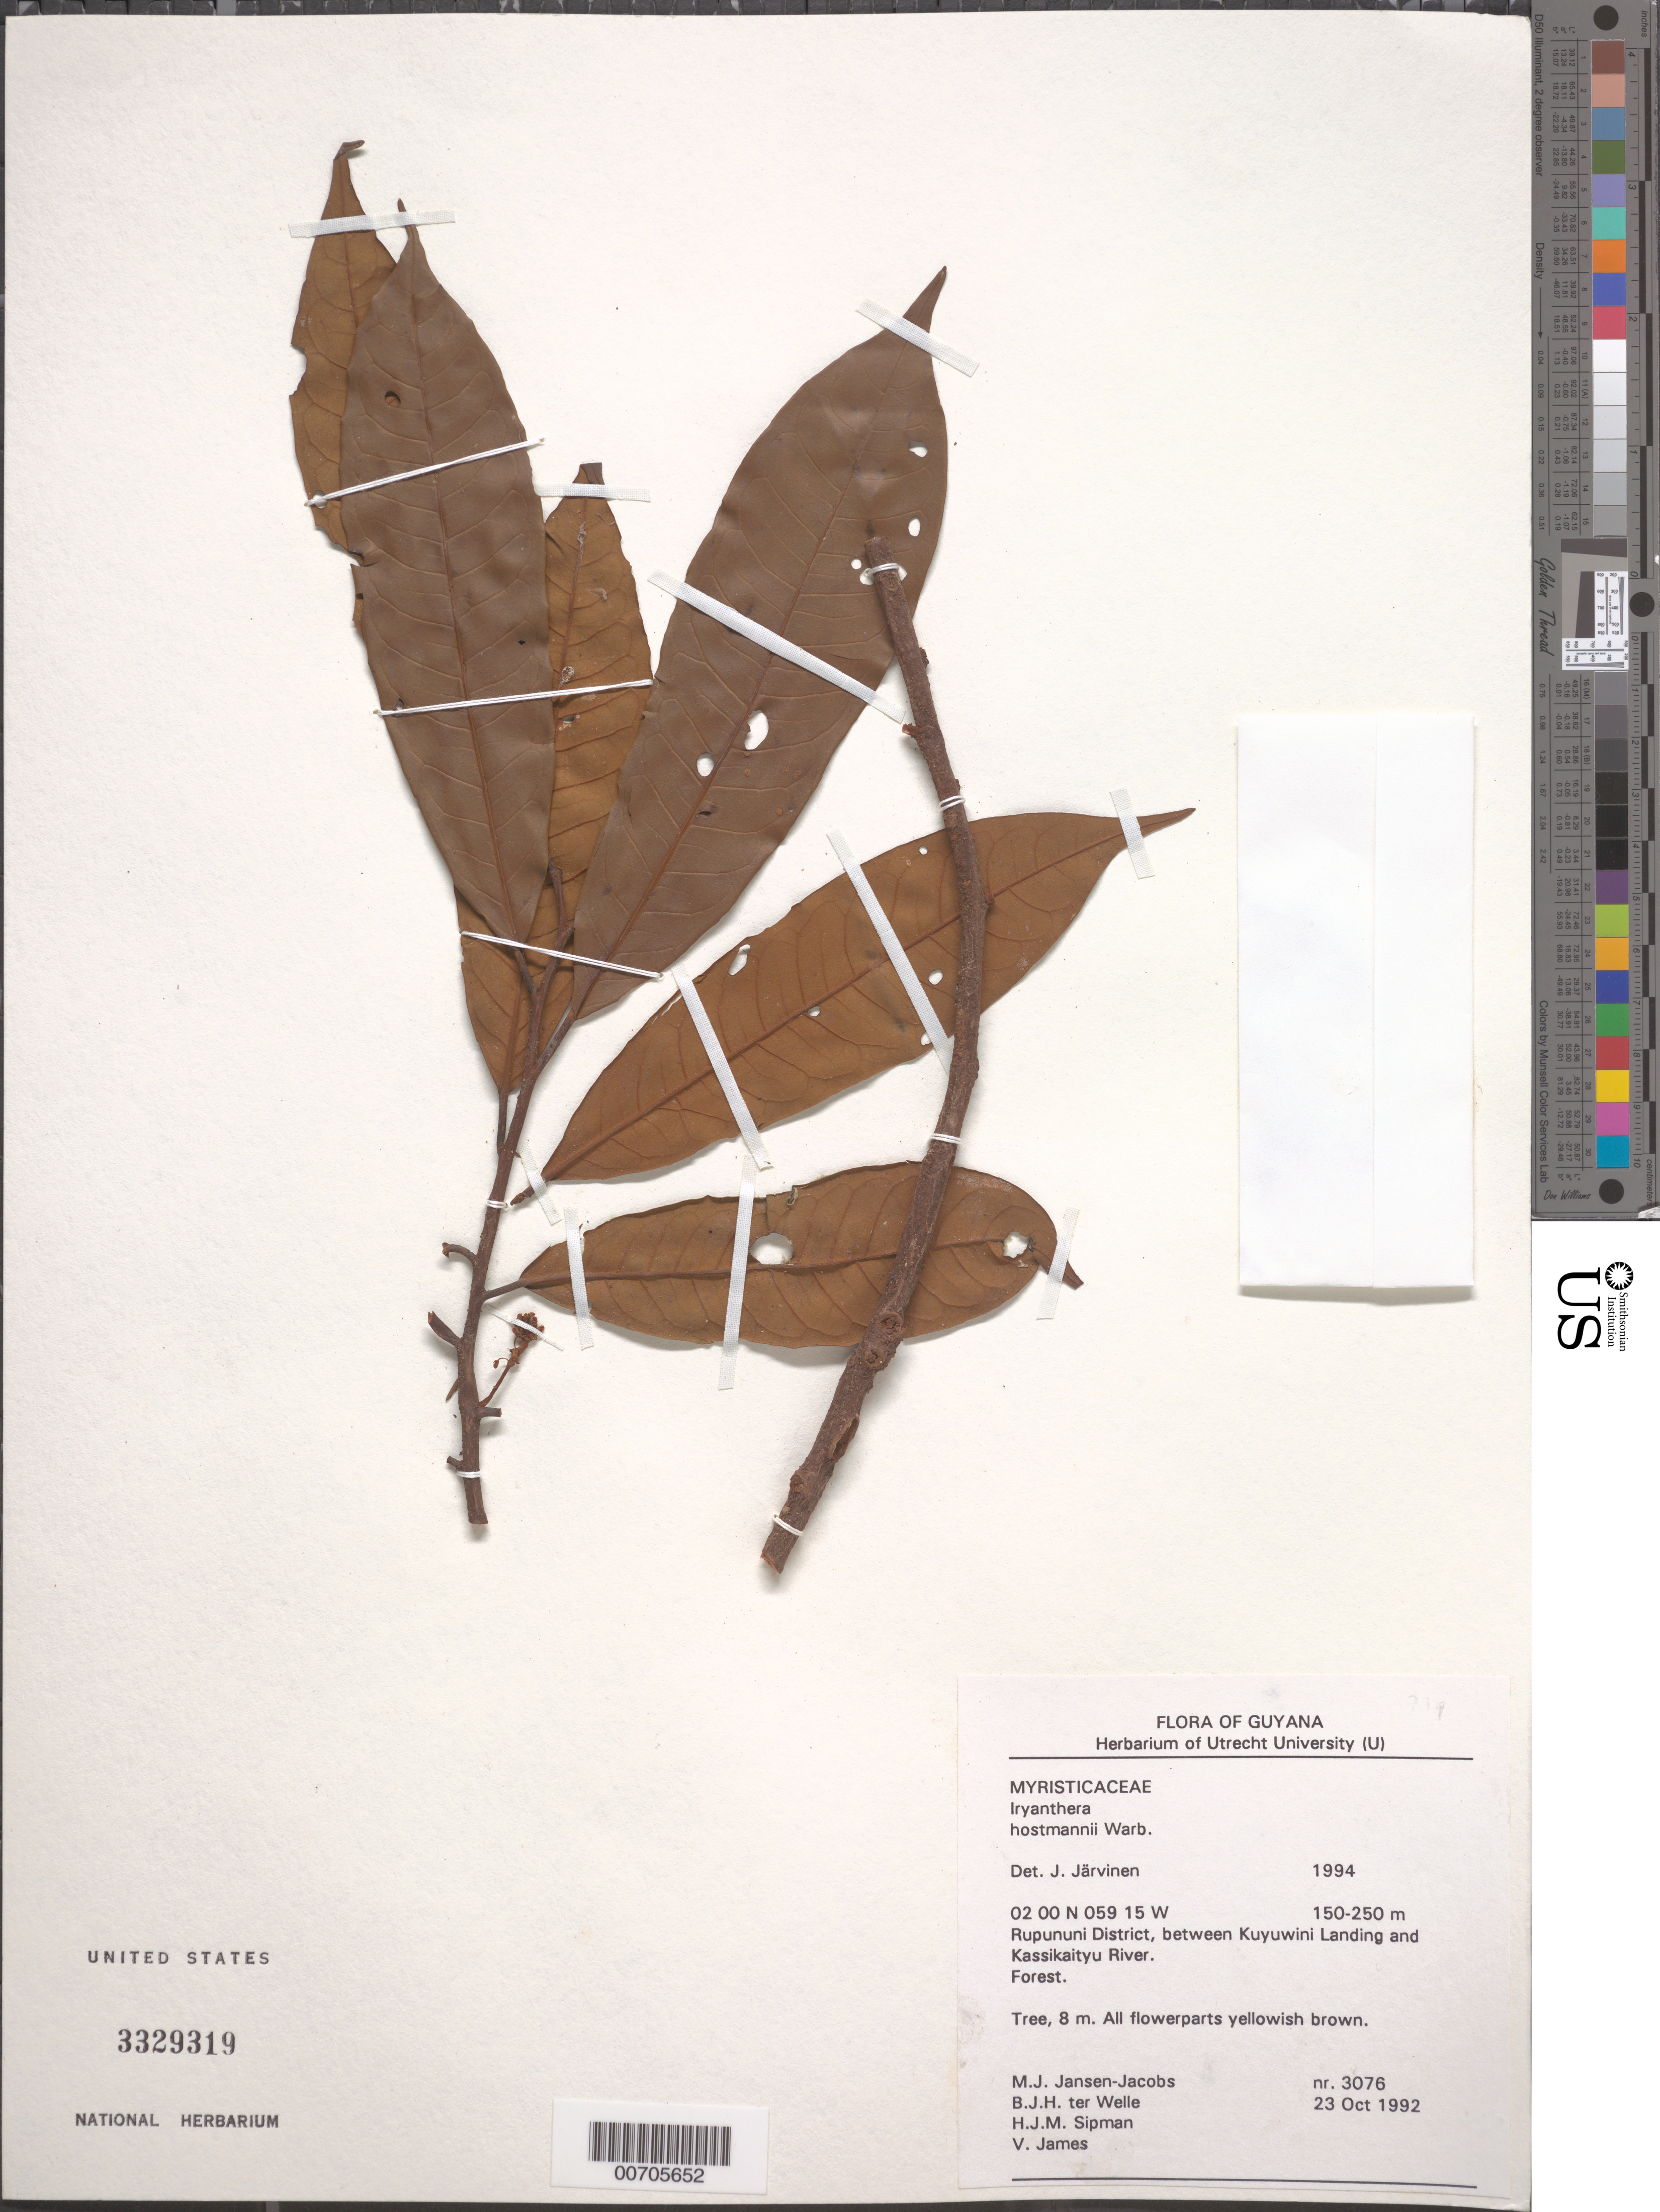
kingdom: Plantae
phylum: Tracheophyta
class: Magnoliopsida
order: Magnoliales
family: Myristicaceae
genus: Iryanthera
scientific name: Iryanthera hostmannii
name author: (Benth.) Warb.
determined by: Järvinen, J.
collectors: M. J. Jansen-Jacobs, B. Welle, H. J. M. Sipman & V. James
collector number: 3076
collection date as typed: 23-Oct-92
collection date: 1992-10-23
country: Guyana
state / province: U. Takutu-U. Essequibo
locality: Rupununi District, between Kuyuwini Landing and Kassikaityu River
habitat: Forest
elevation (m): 150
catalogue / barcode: US 3329319